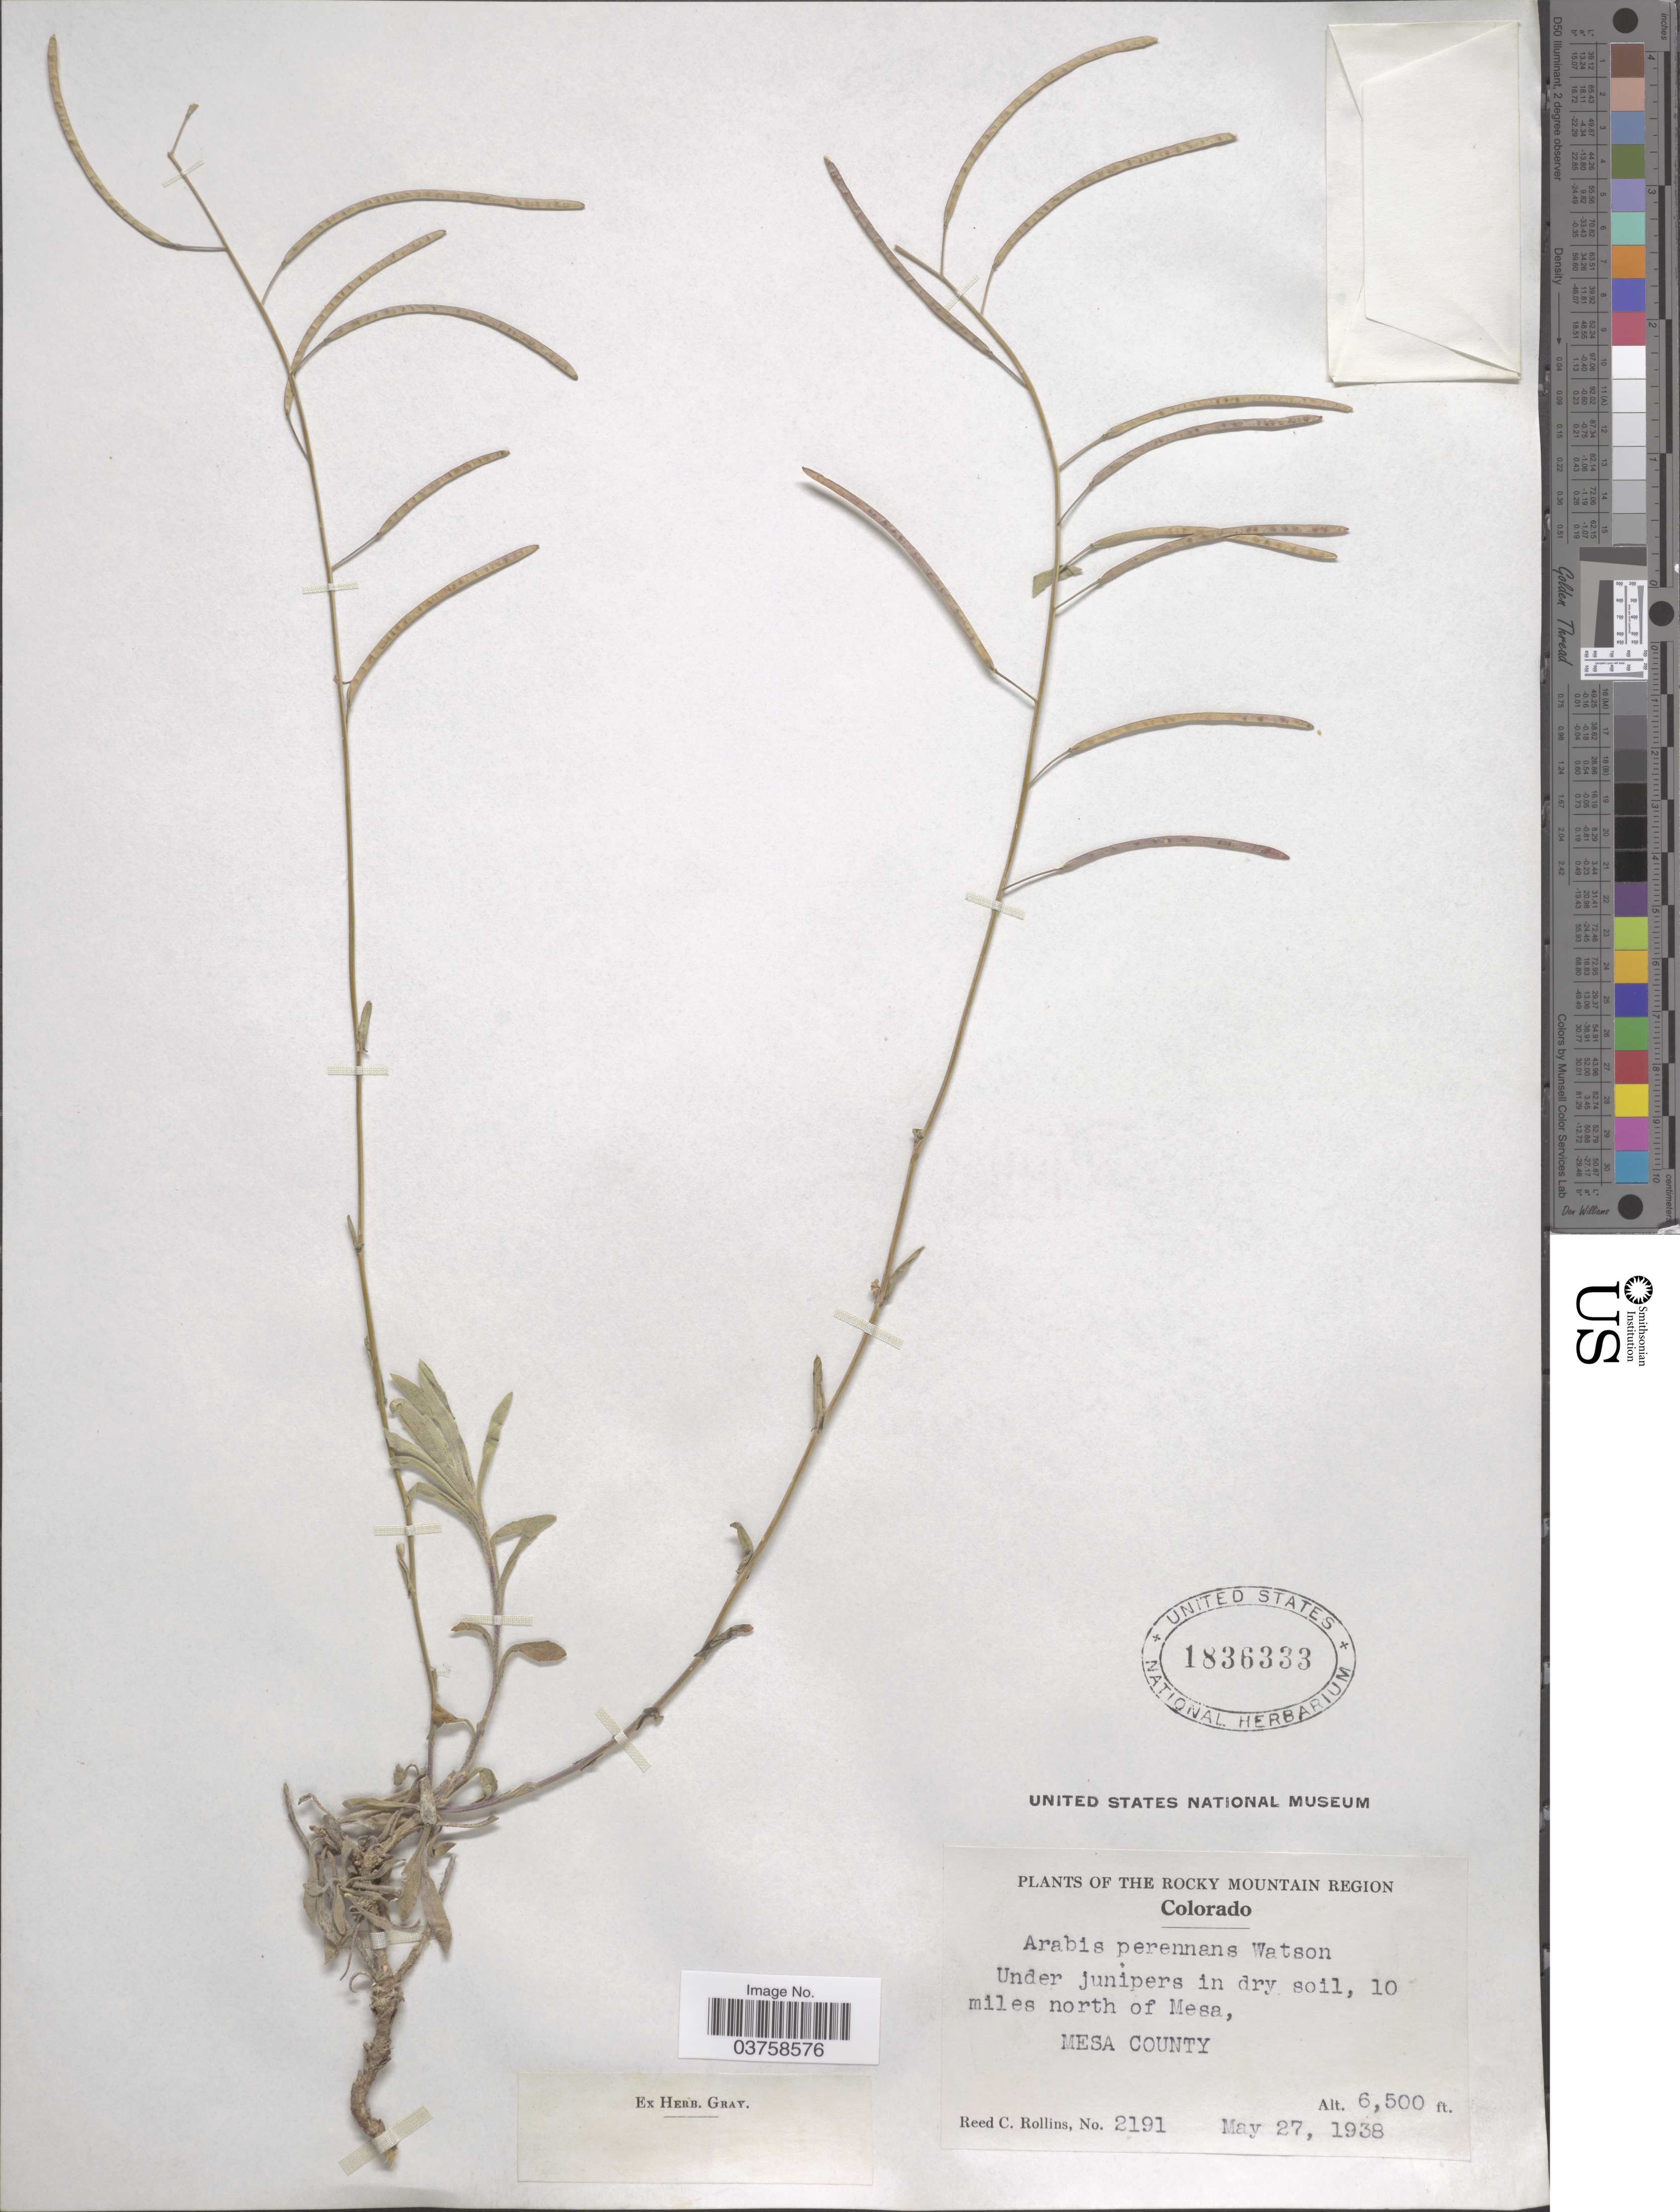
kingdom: Plantae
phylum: Tracheophyta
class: Magnoliopsida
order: Brassicales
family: Brassicaceae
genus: Arabis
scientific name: Arabis perennans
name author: S. Watson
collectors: R. C. Rollins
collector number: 2191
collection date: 1938-05-27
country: United States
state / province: Colorado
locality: The Rocky Mountain Region. 10 miles north of Mesa, Mesa County.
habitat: under junipers in dry soil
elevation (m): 1981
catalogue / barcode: US 1836333